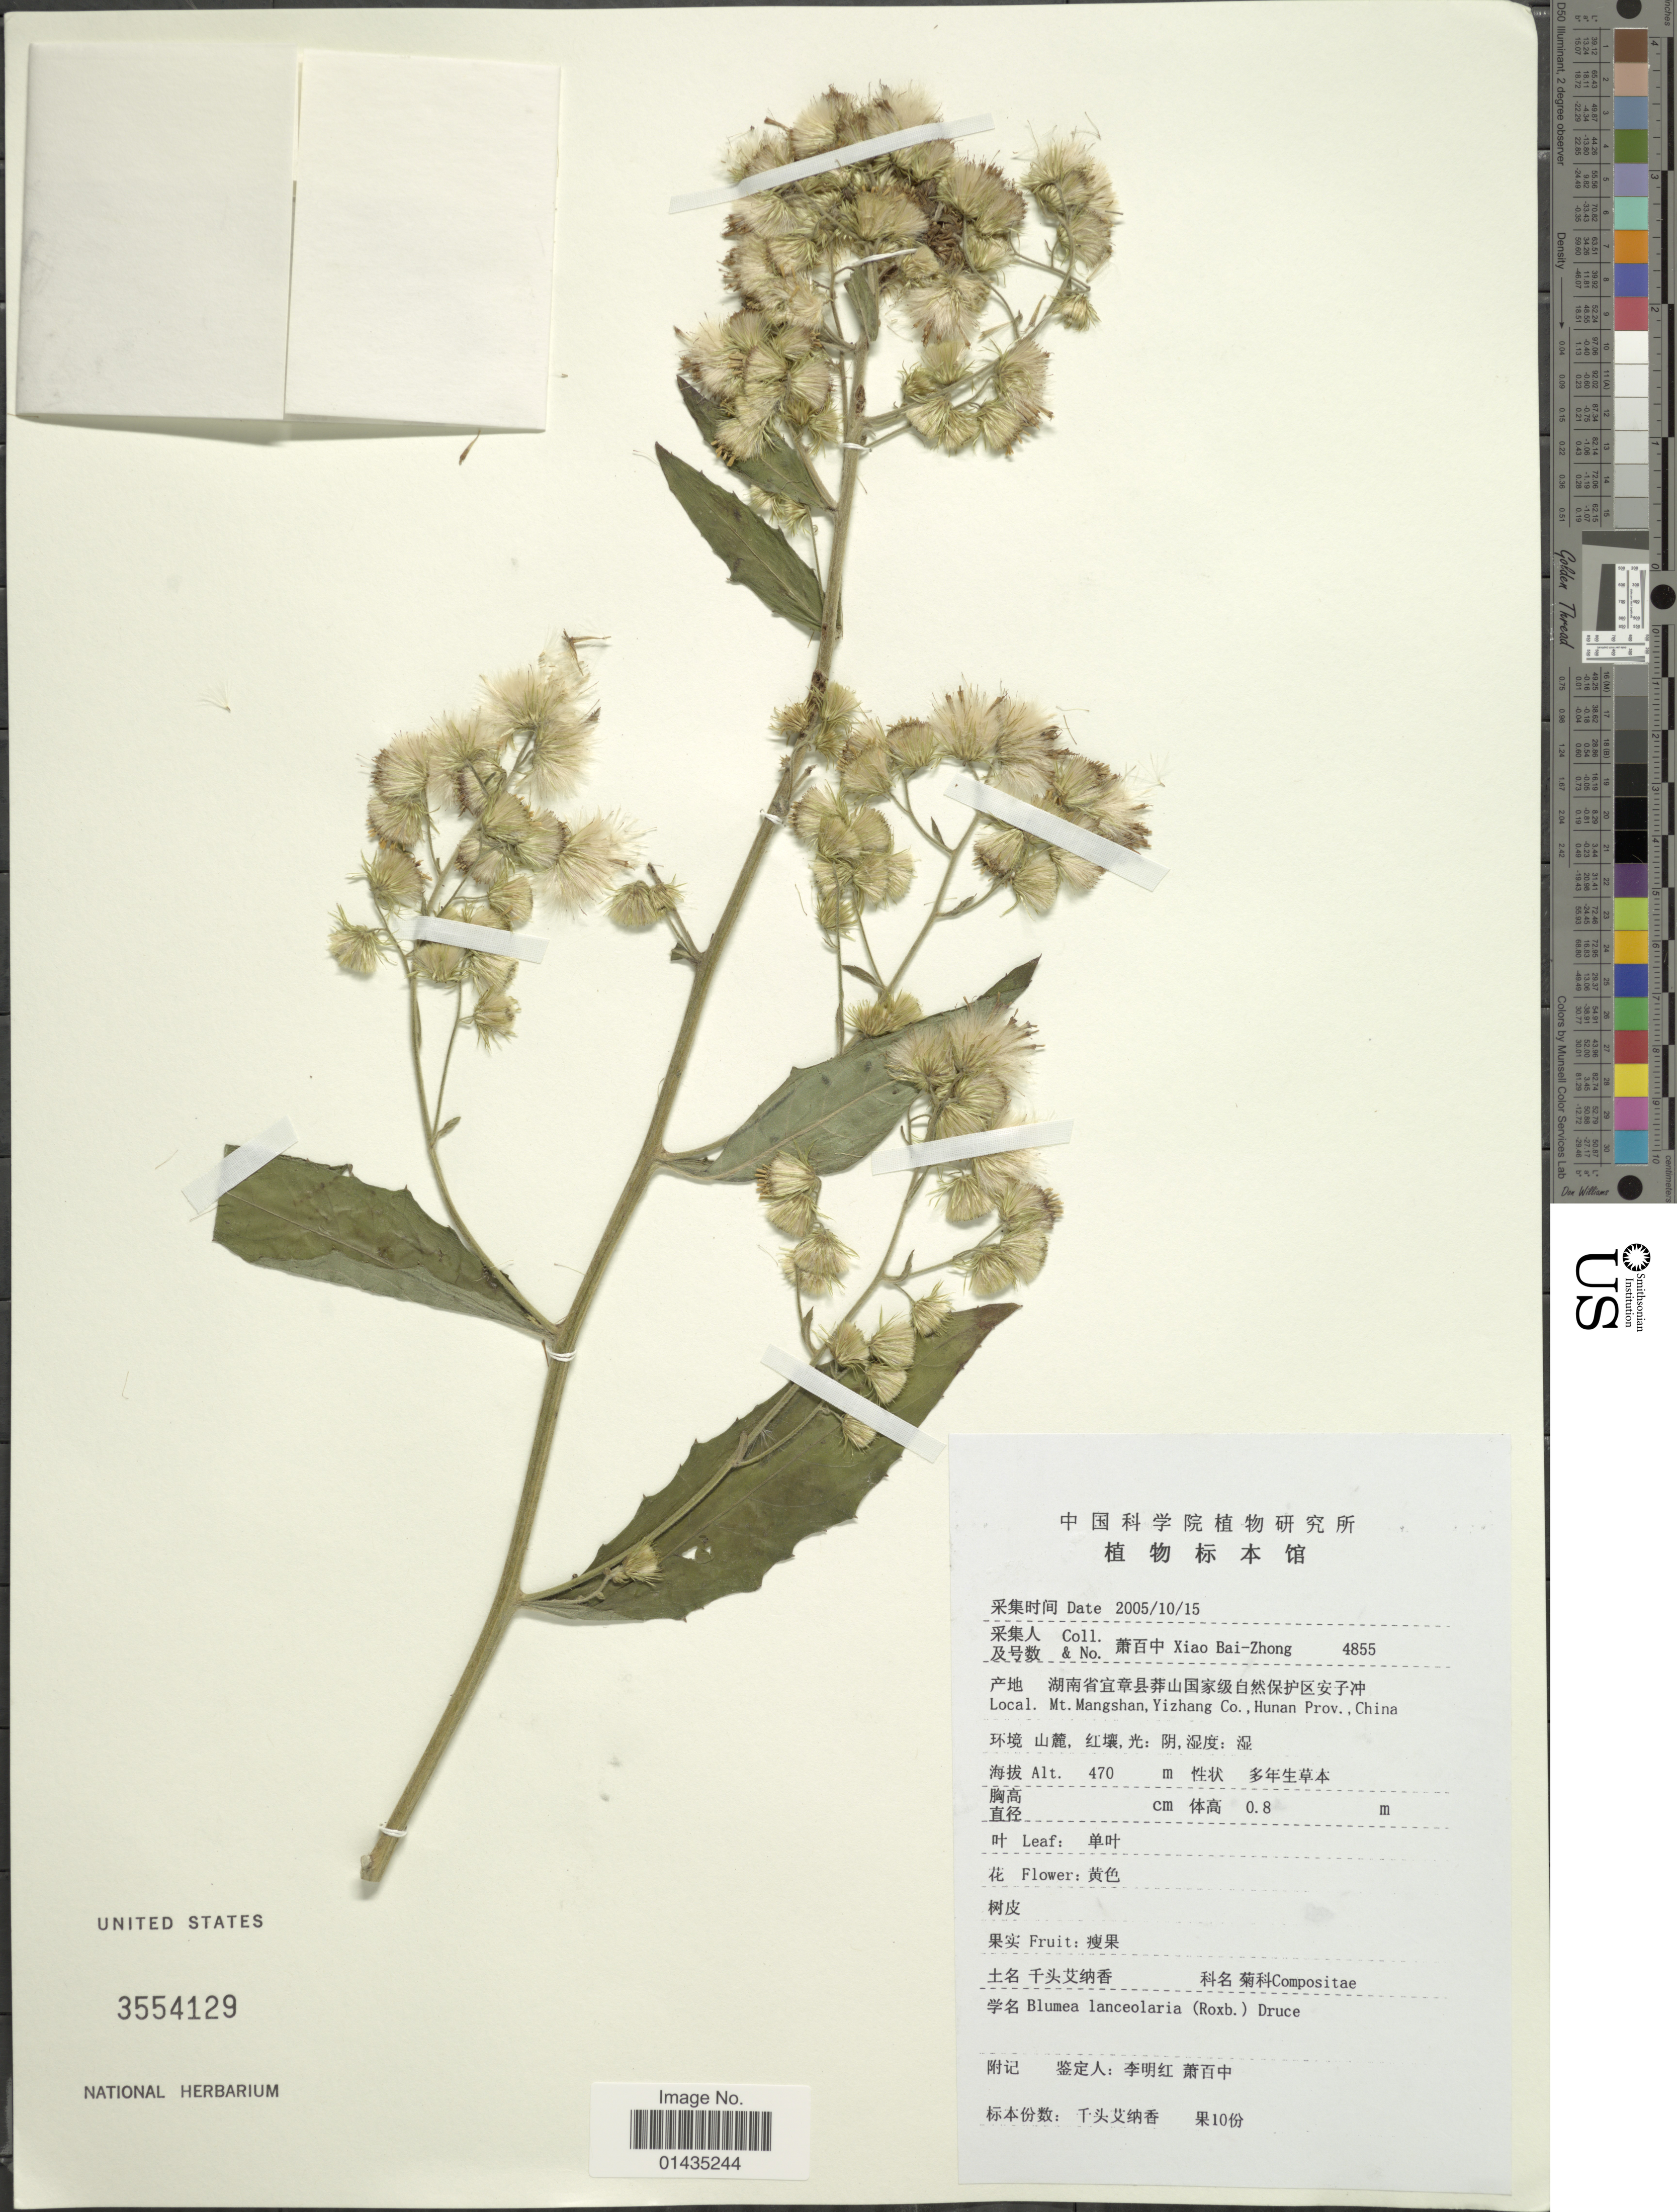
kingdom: Plantae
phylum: Tracheophyta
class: Magnoliopsida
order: Asterales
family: Asteraceae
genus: Blumea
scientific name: Blumea lanceolaria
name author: (Roxb.) Druce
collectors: B. Z. Xiao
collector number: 4855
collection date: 2005-10-15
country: China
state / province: Hunan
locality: Mt. Mangshan, Yizhang Co.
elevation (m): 470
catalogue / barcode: US 3554129